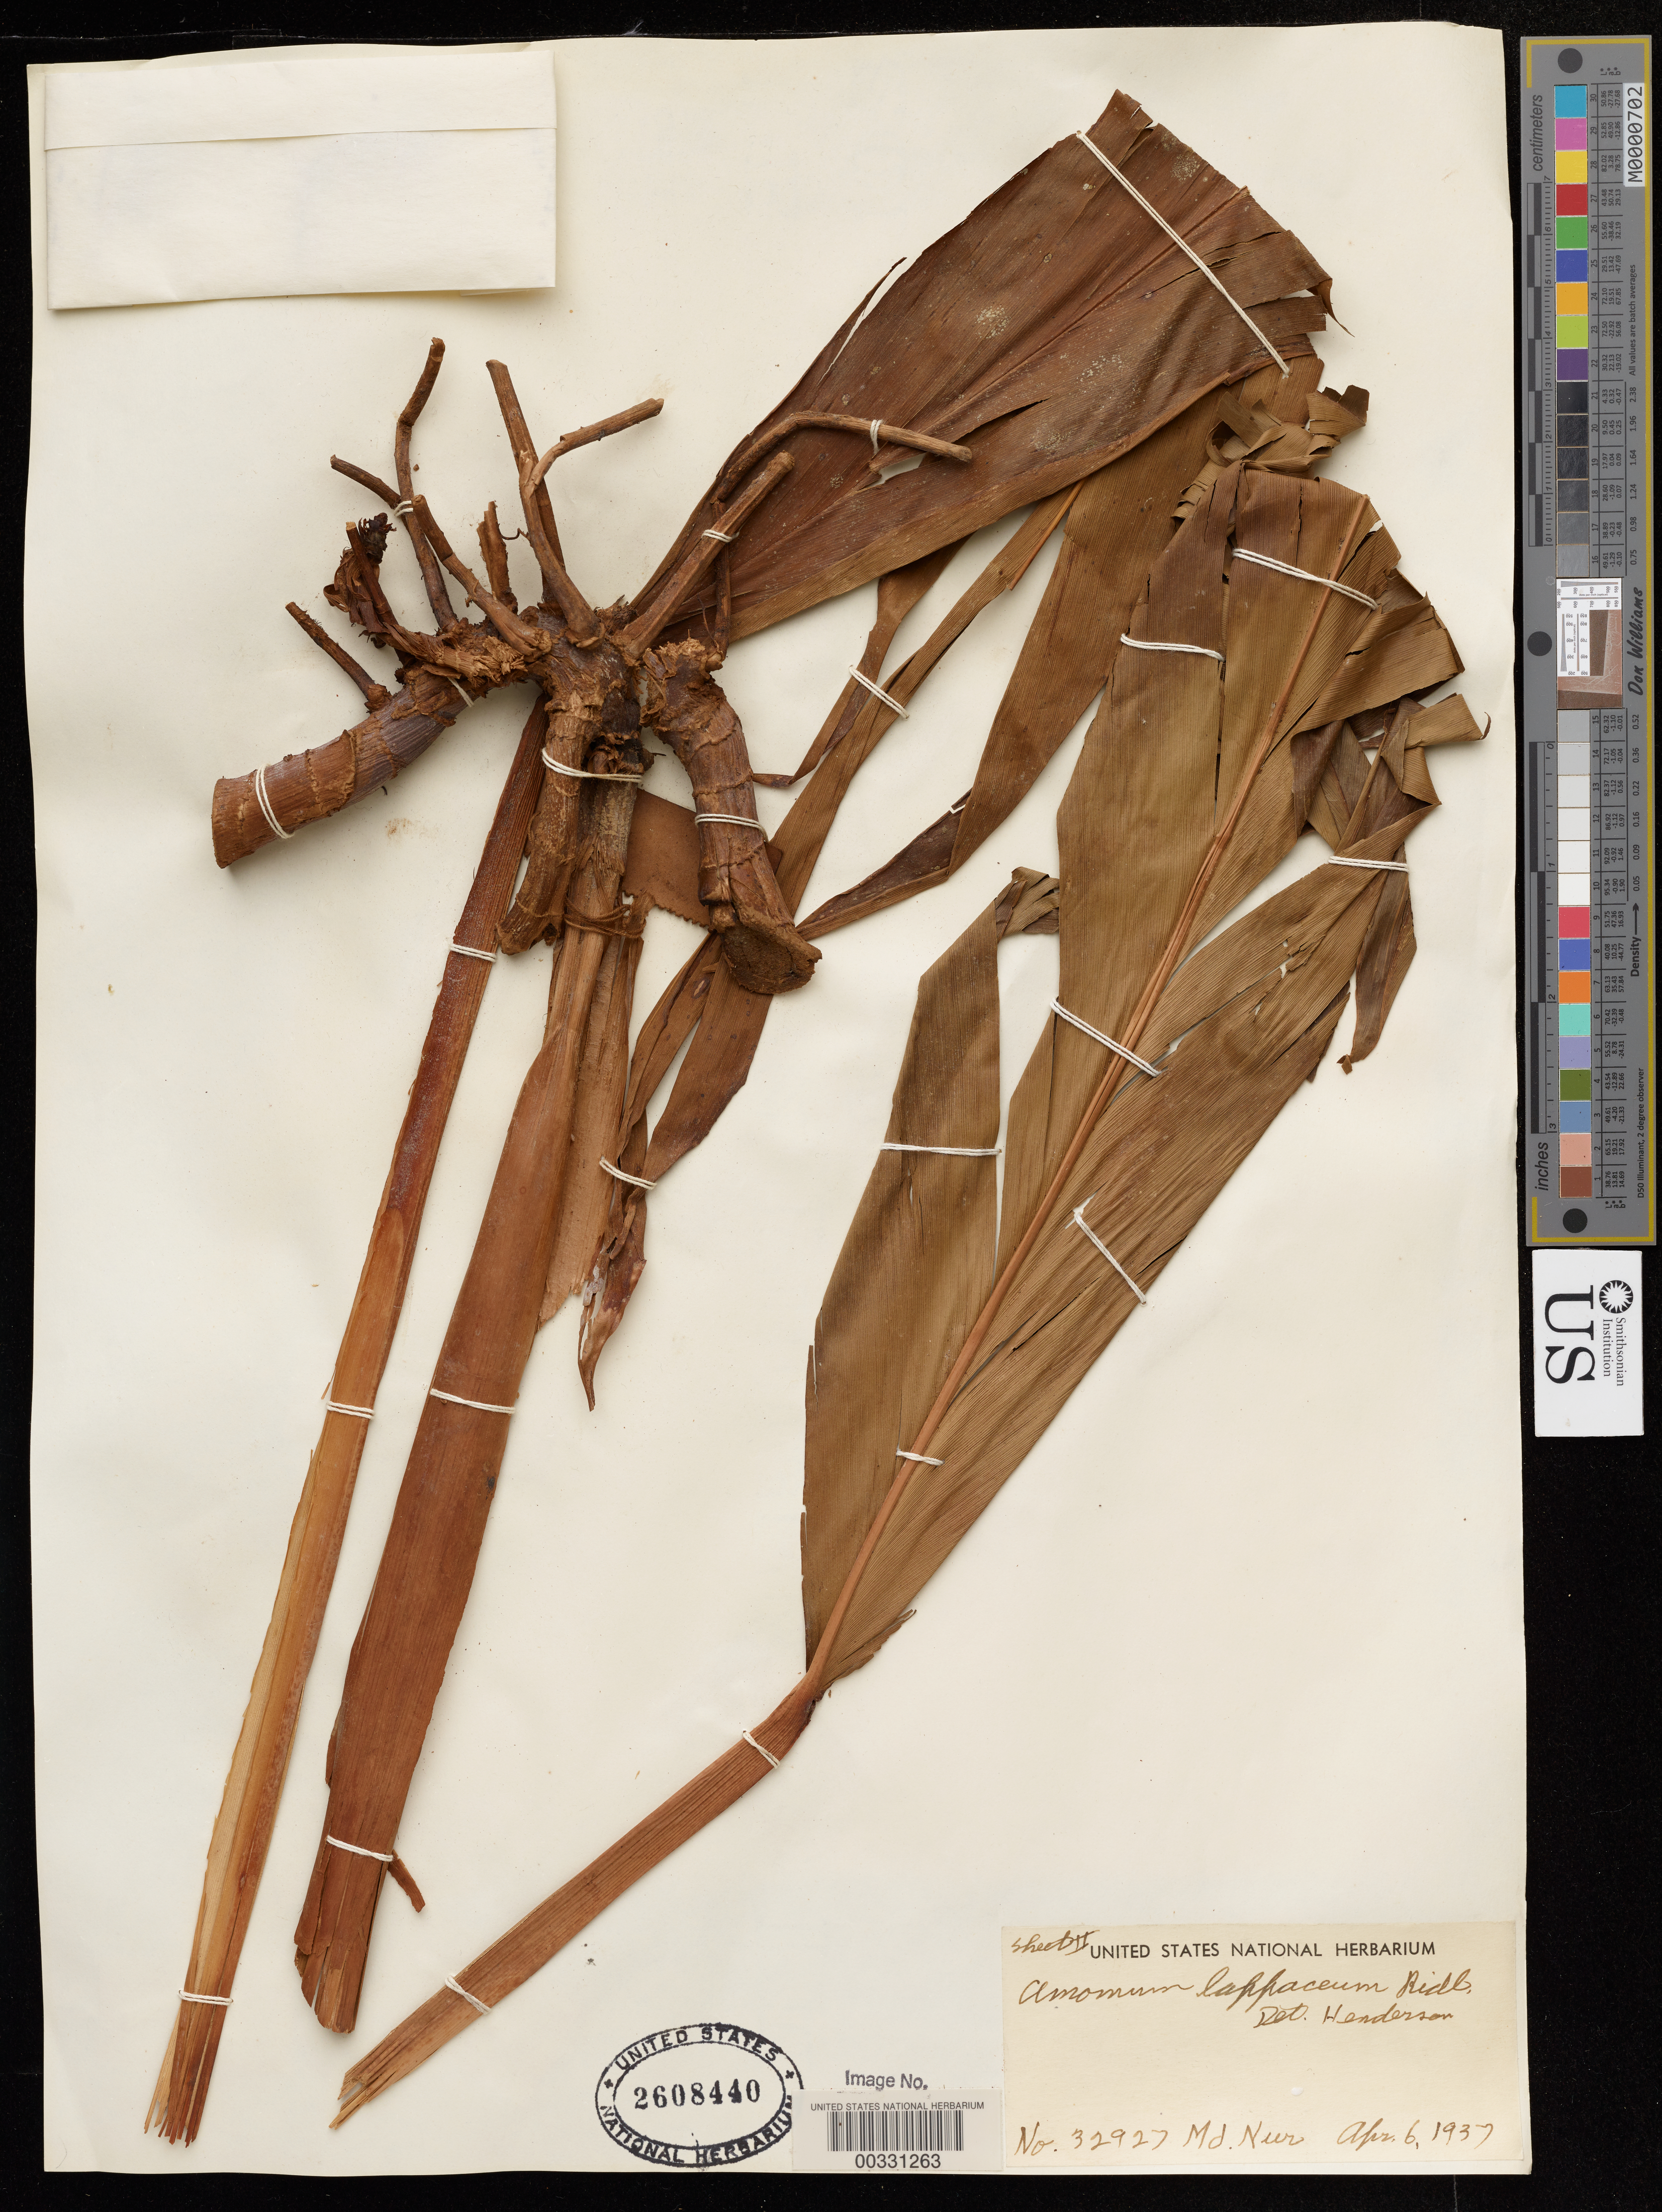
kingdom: Plantae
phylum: Tracheophyta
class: Liliopsida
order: Zingiberales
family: Zingiberaceae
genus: Amomum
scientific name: Amomum lappaceum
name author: Ridl.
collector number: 32927 Md. Nur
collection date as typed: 06 Apr 1937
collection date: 1937-04-06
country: Malaysia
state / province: Pulau Pinang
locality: Cameron highlands [Malay Peninsula]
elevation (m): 1219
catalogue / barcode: US 2608440